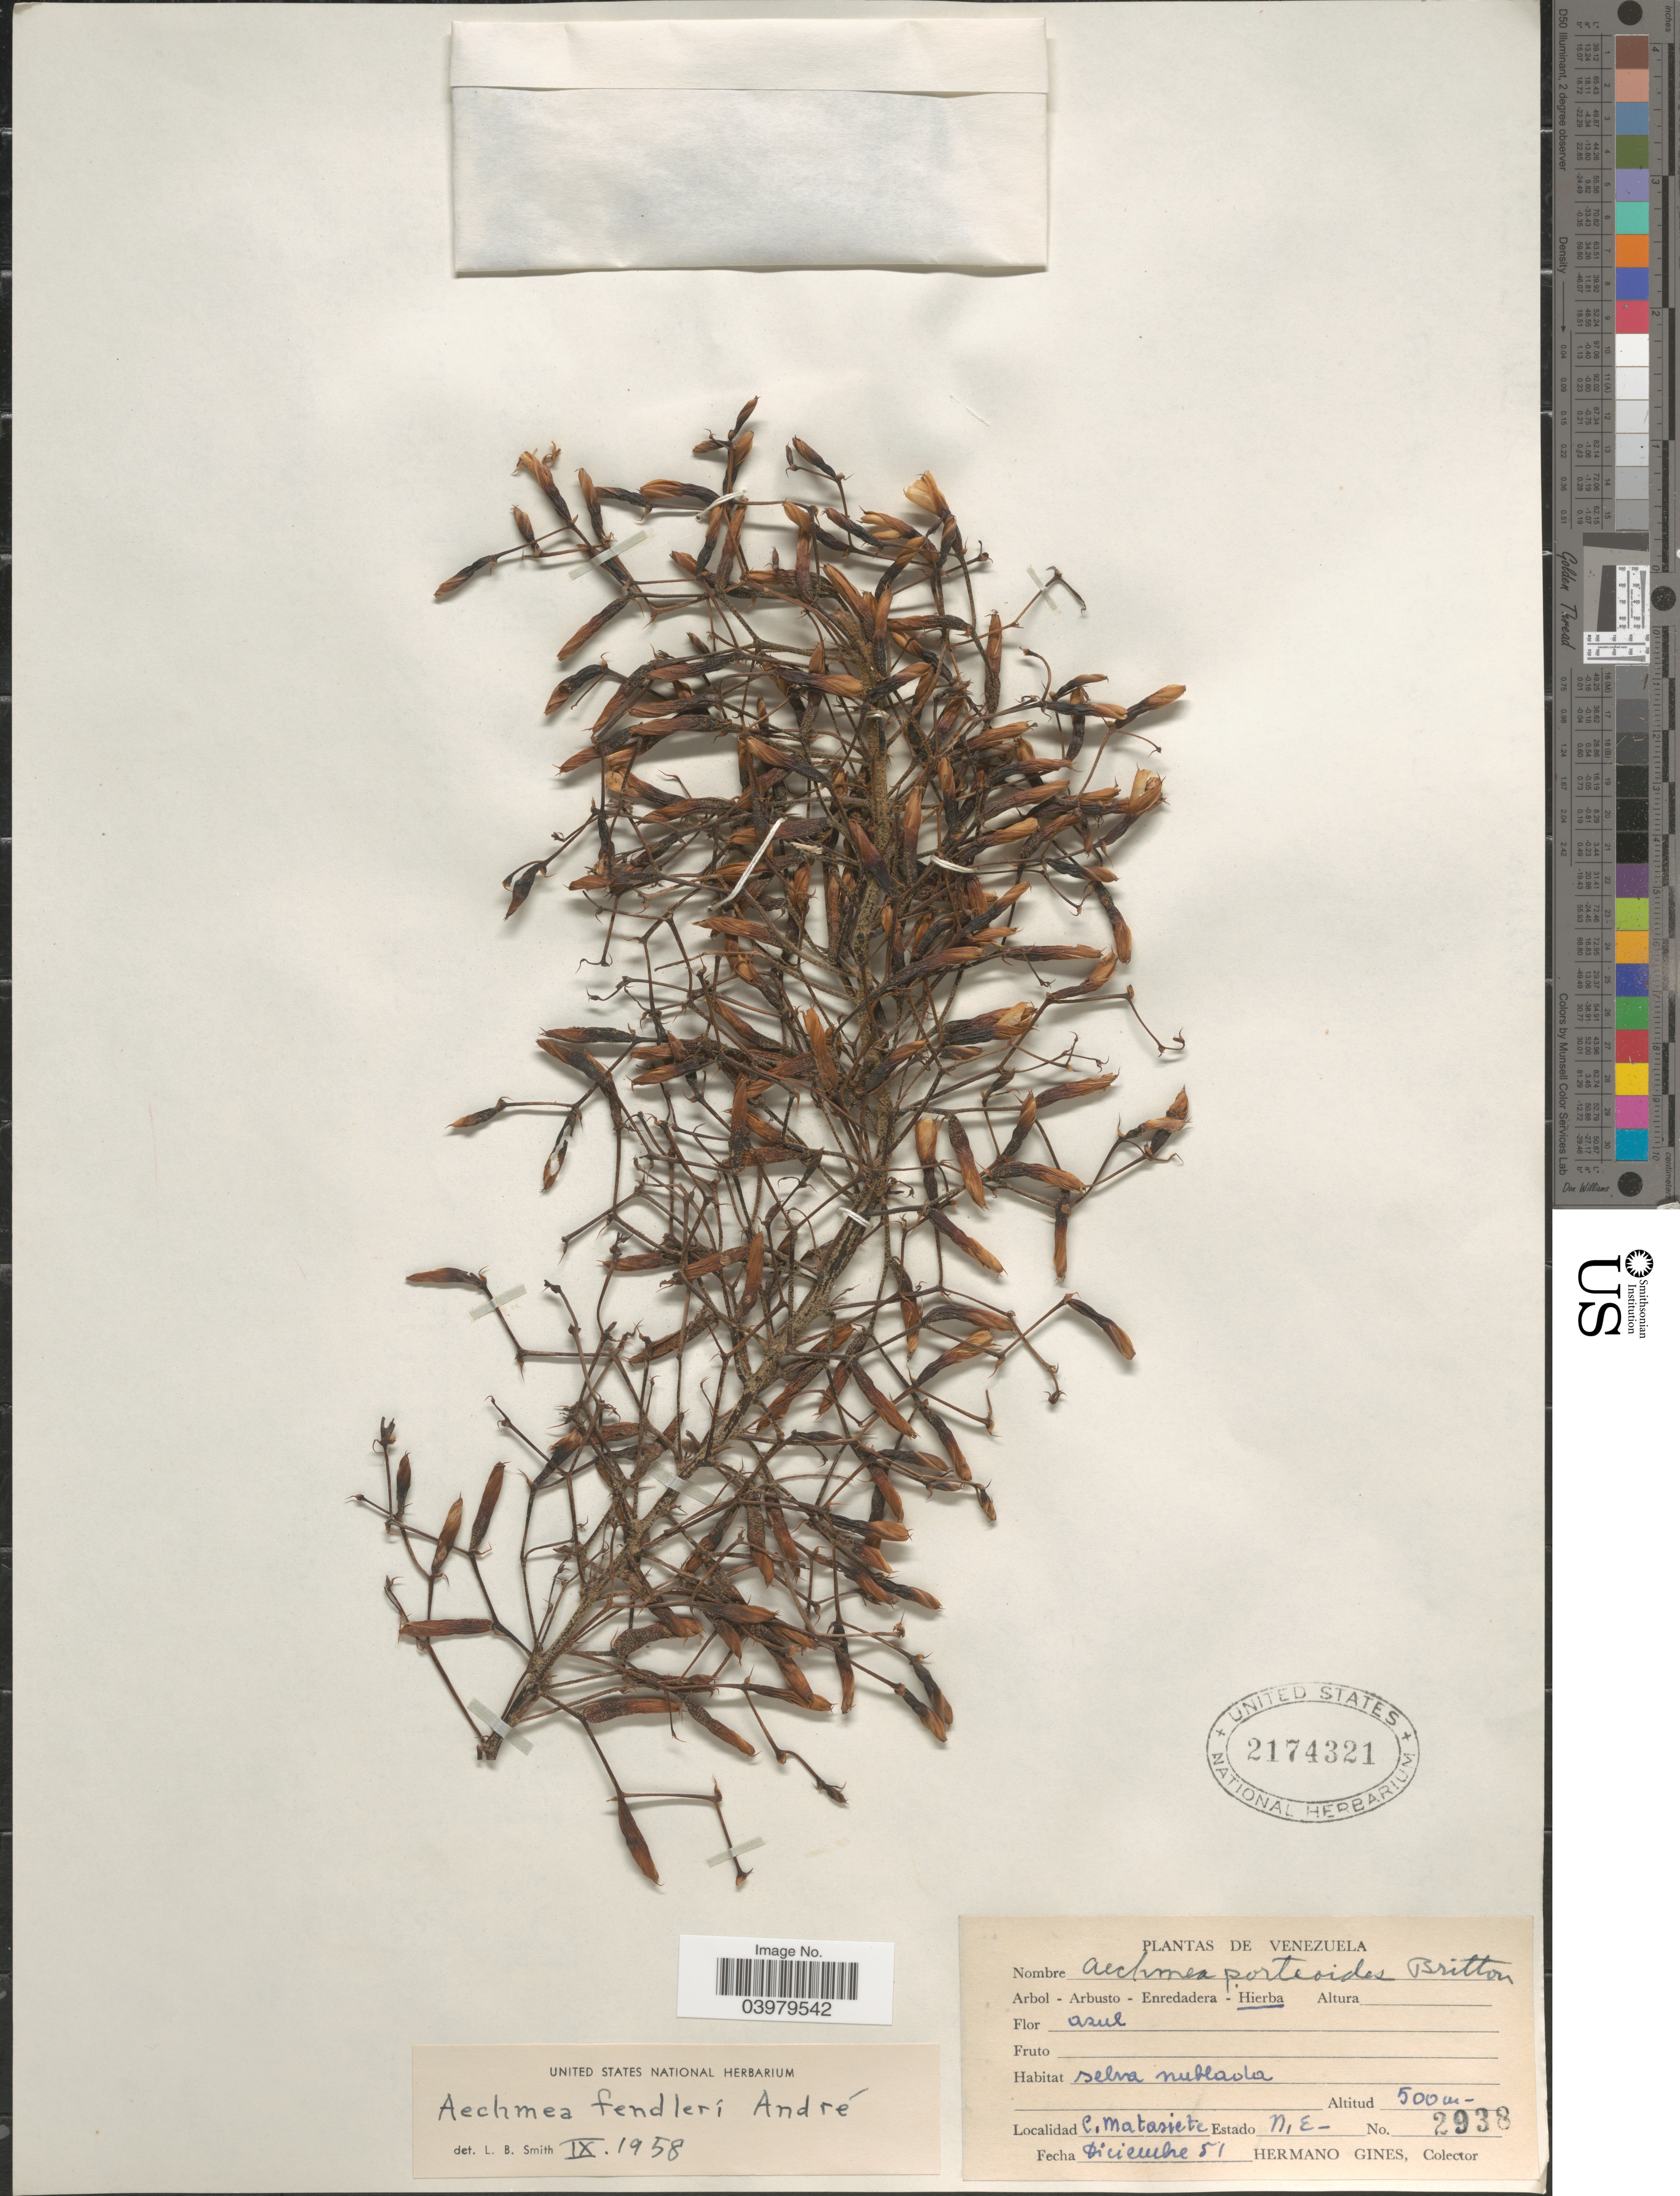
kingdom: Plantae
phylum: Tracheophyta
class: Liliopsida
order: Poales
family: Bromeliaceae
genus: Aechmea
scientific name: Aechmea fendleri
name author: André ex Mez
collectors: Bro. Gines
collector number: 2938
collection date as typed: Transcribed d/m/y: /12/51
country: Venezuela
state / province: Nueva Esparta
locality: C. Matasiete. Estado N.E.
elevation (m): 500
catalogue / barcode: US 2174321